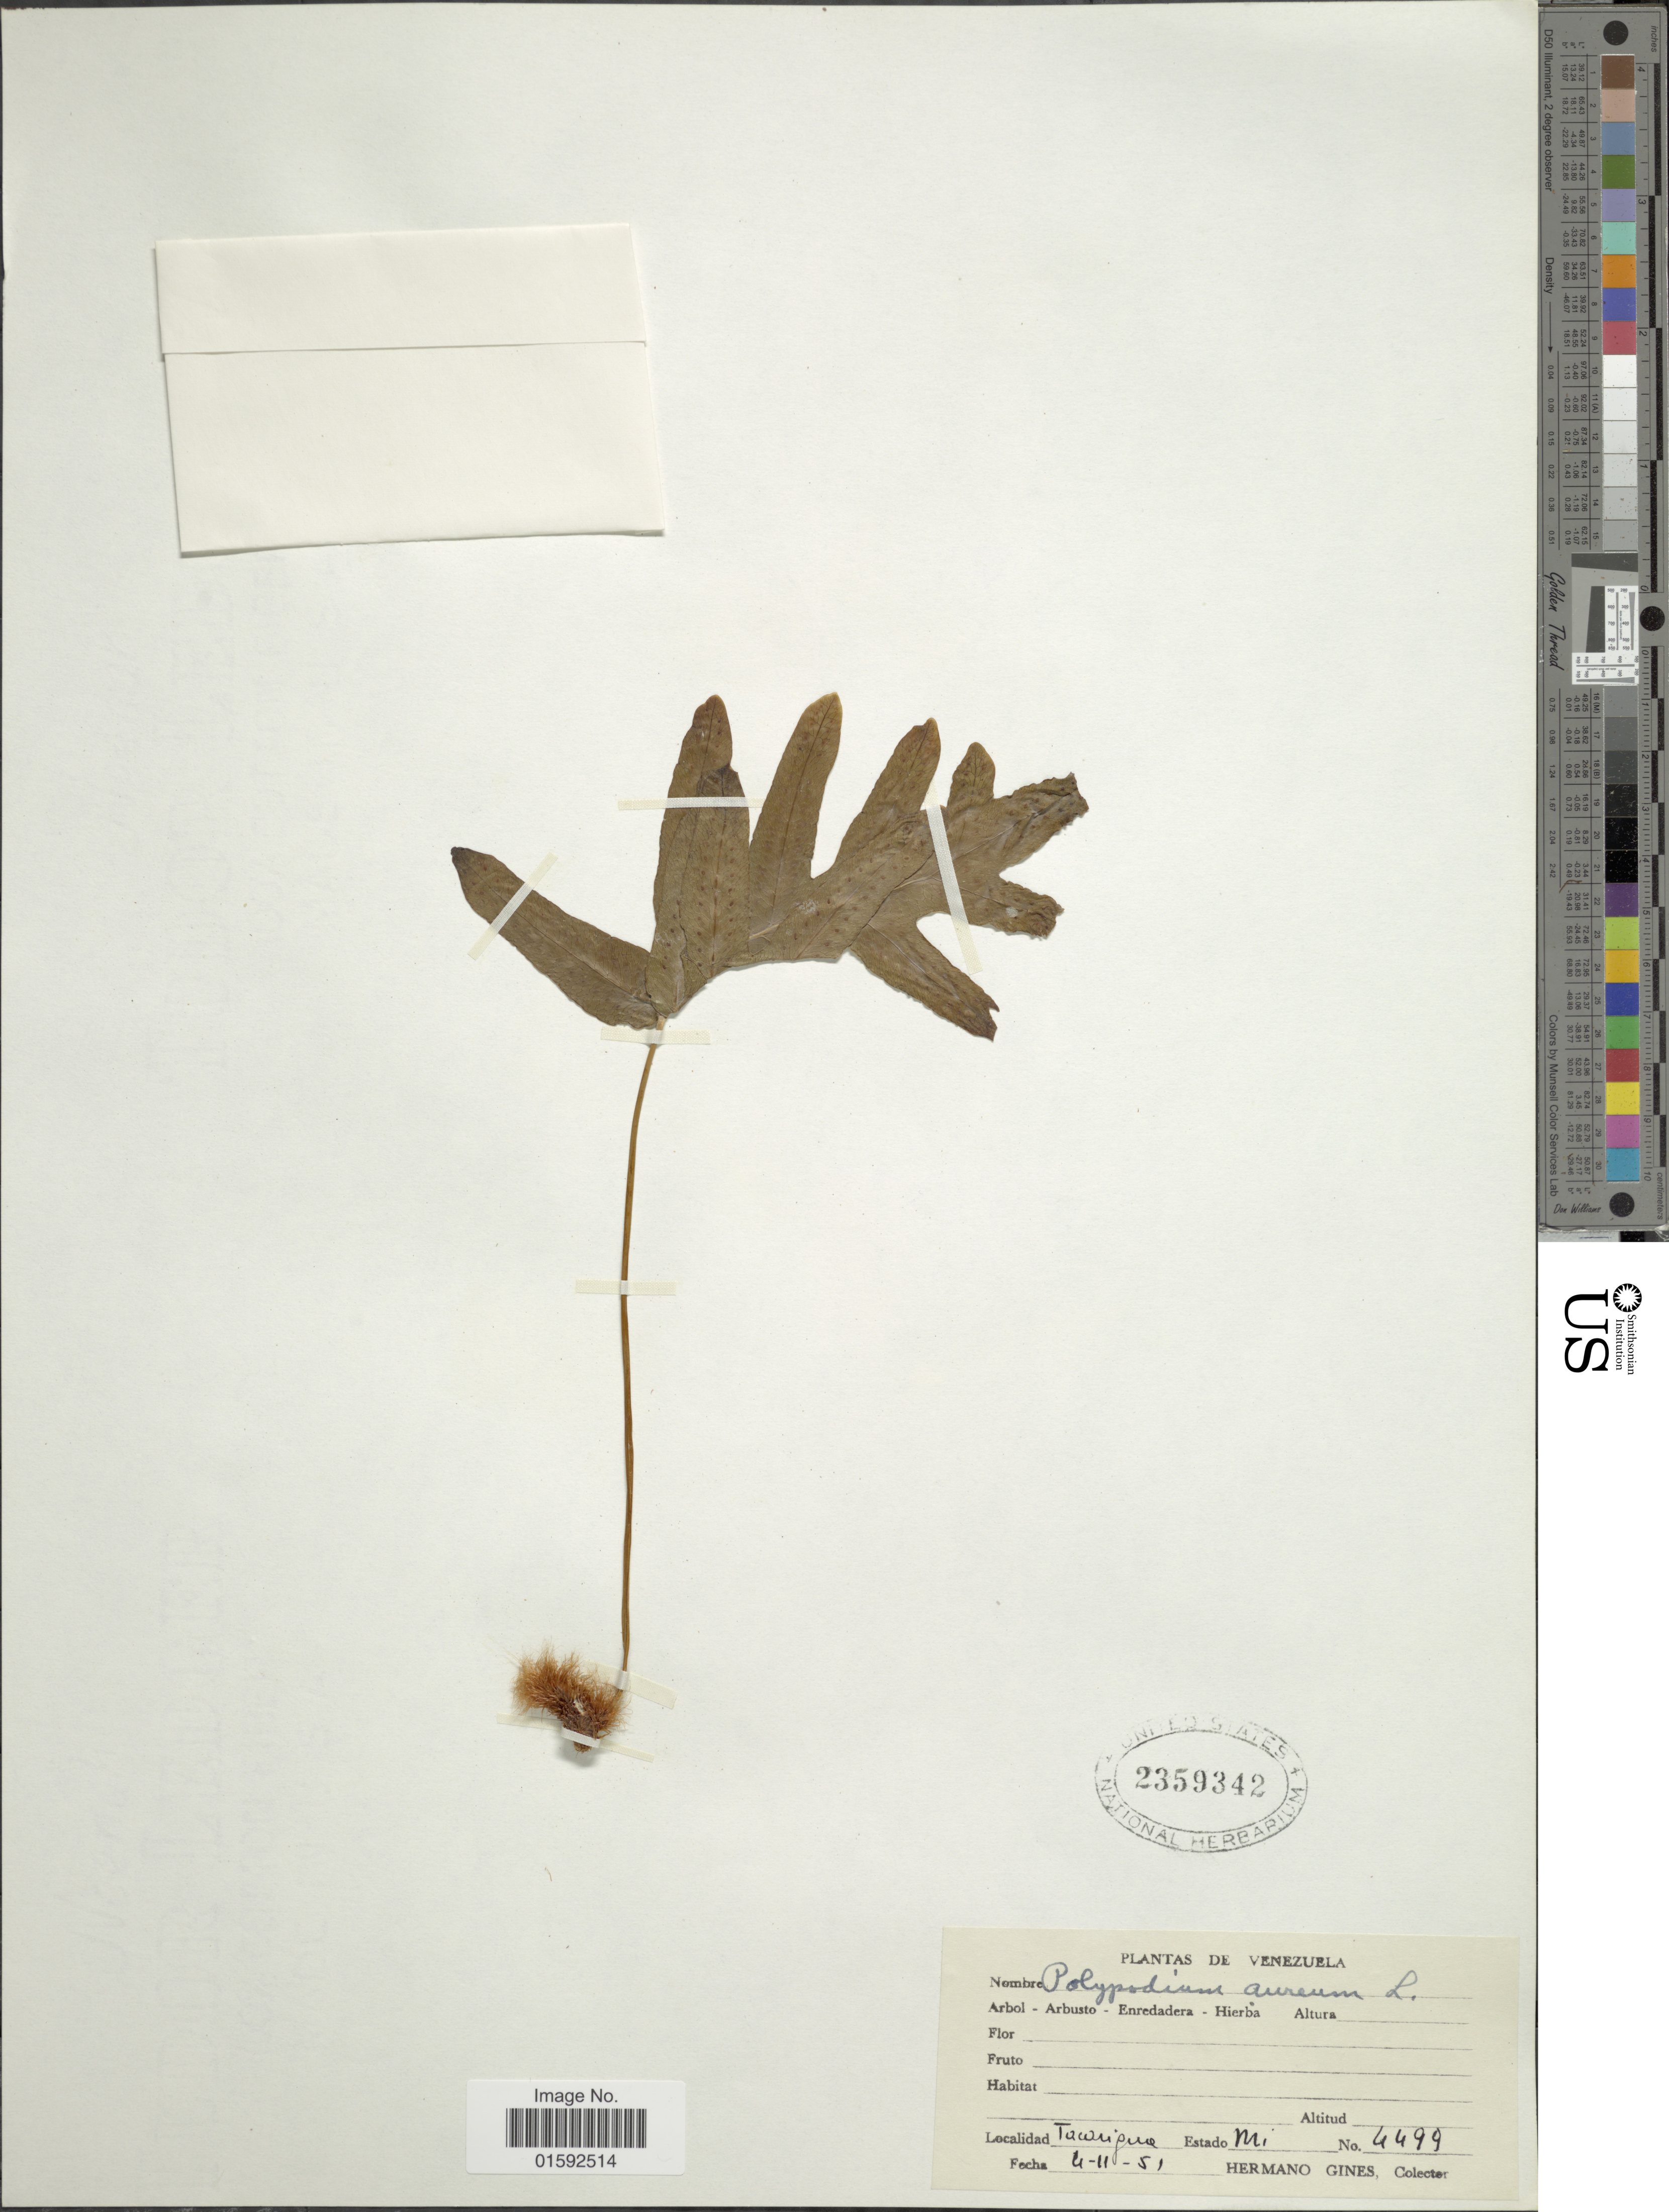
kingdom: Plantae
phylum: Tracheophyta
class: Polypodiopsida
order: Polypodiales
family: Polypodiaceae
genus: Phlebodium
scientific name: Phlebodium aureum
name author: (L.) J. Sm.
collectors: Bro. Gines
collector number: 4499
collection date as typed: Transcribed d/m/y: 4/11/51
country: Venezuela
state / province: Miranda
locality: Venezuela, Tawriqure, Estado Mi.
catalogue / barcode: US 2359342